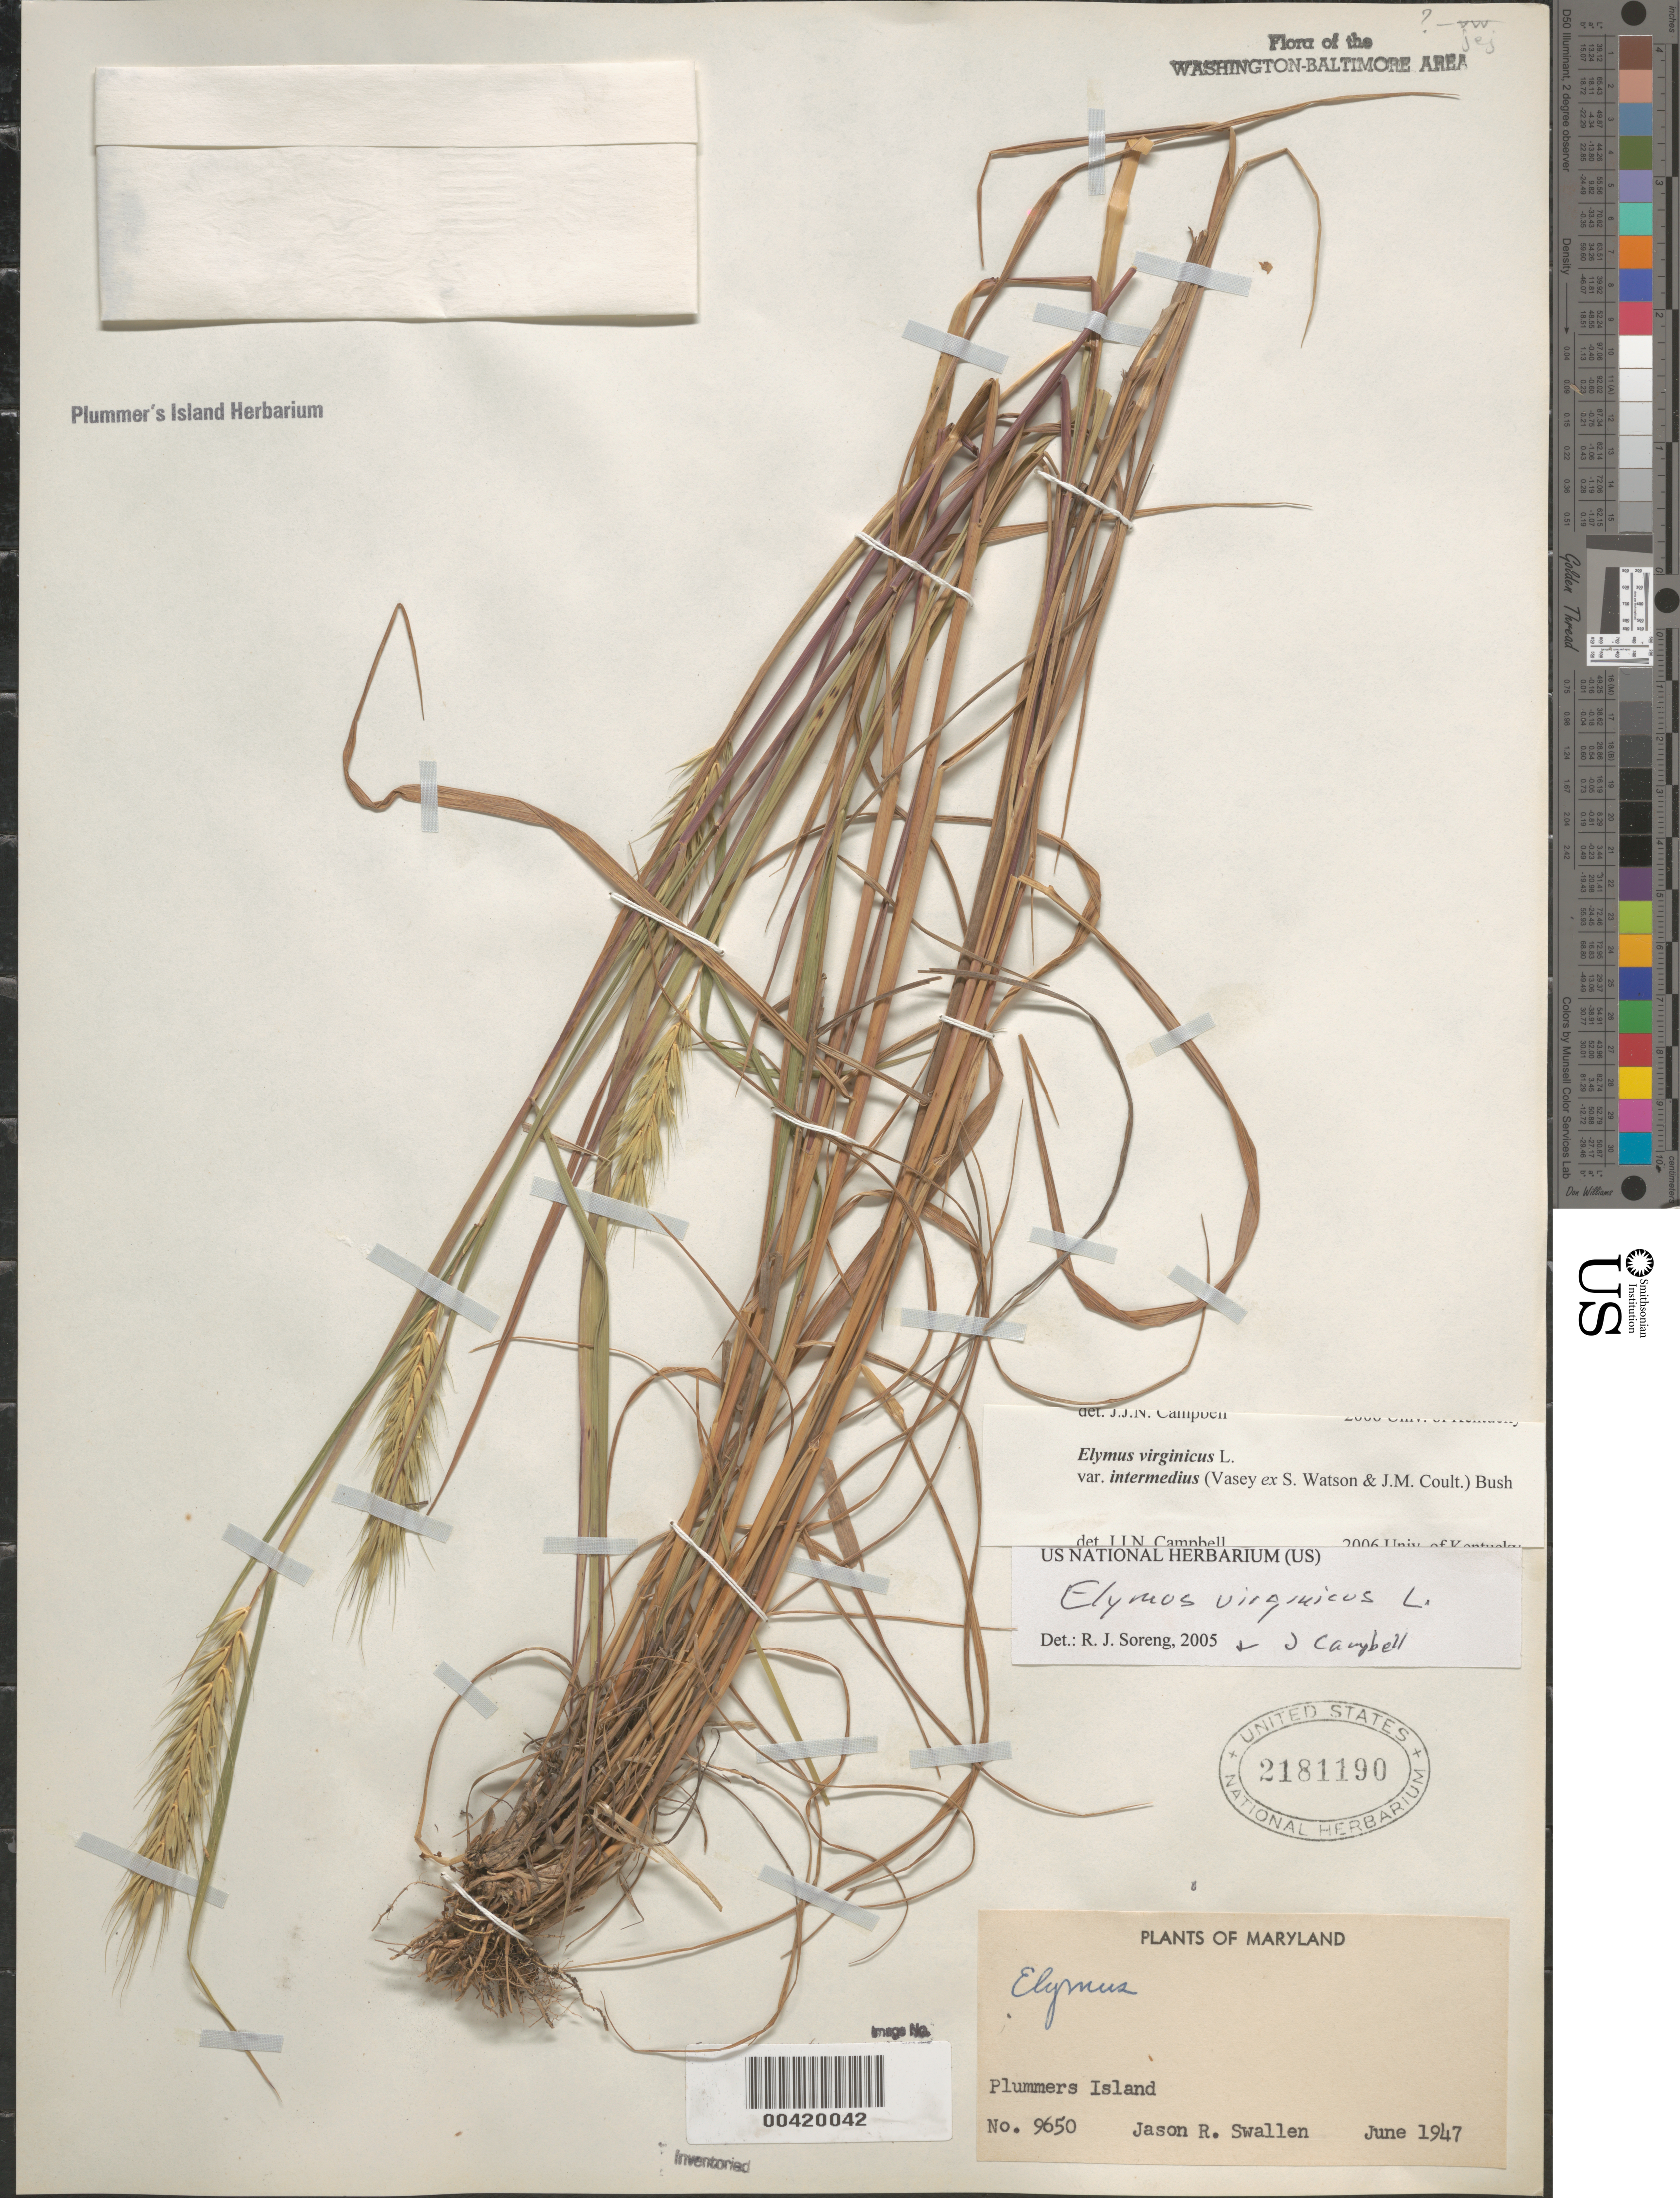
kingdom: Plantae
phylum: Tracheophyta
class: Liliopsida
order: Poales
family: Poaceae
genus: Elymus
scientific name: Elymus virginicus var. intermedius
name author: L.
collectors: J. R. Swallen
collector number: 9650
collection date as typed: Jun 1947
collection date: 1947-06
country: United States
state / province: Maryland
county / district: Montgomery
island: Plummers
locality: Plummer's Island C. & O. Canal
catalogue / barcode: US 2181190